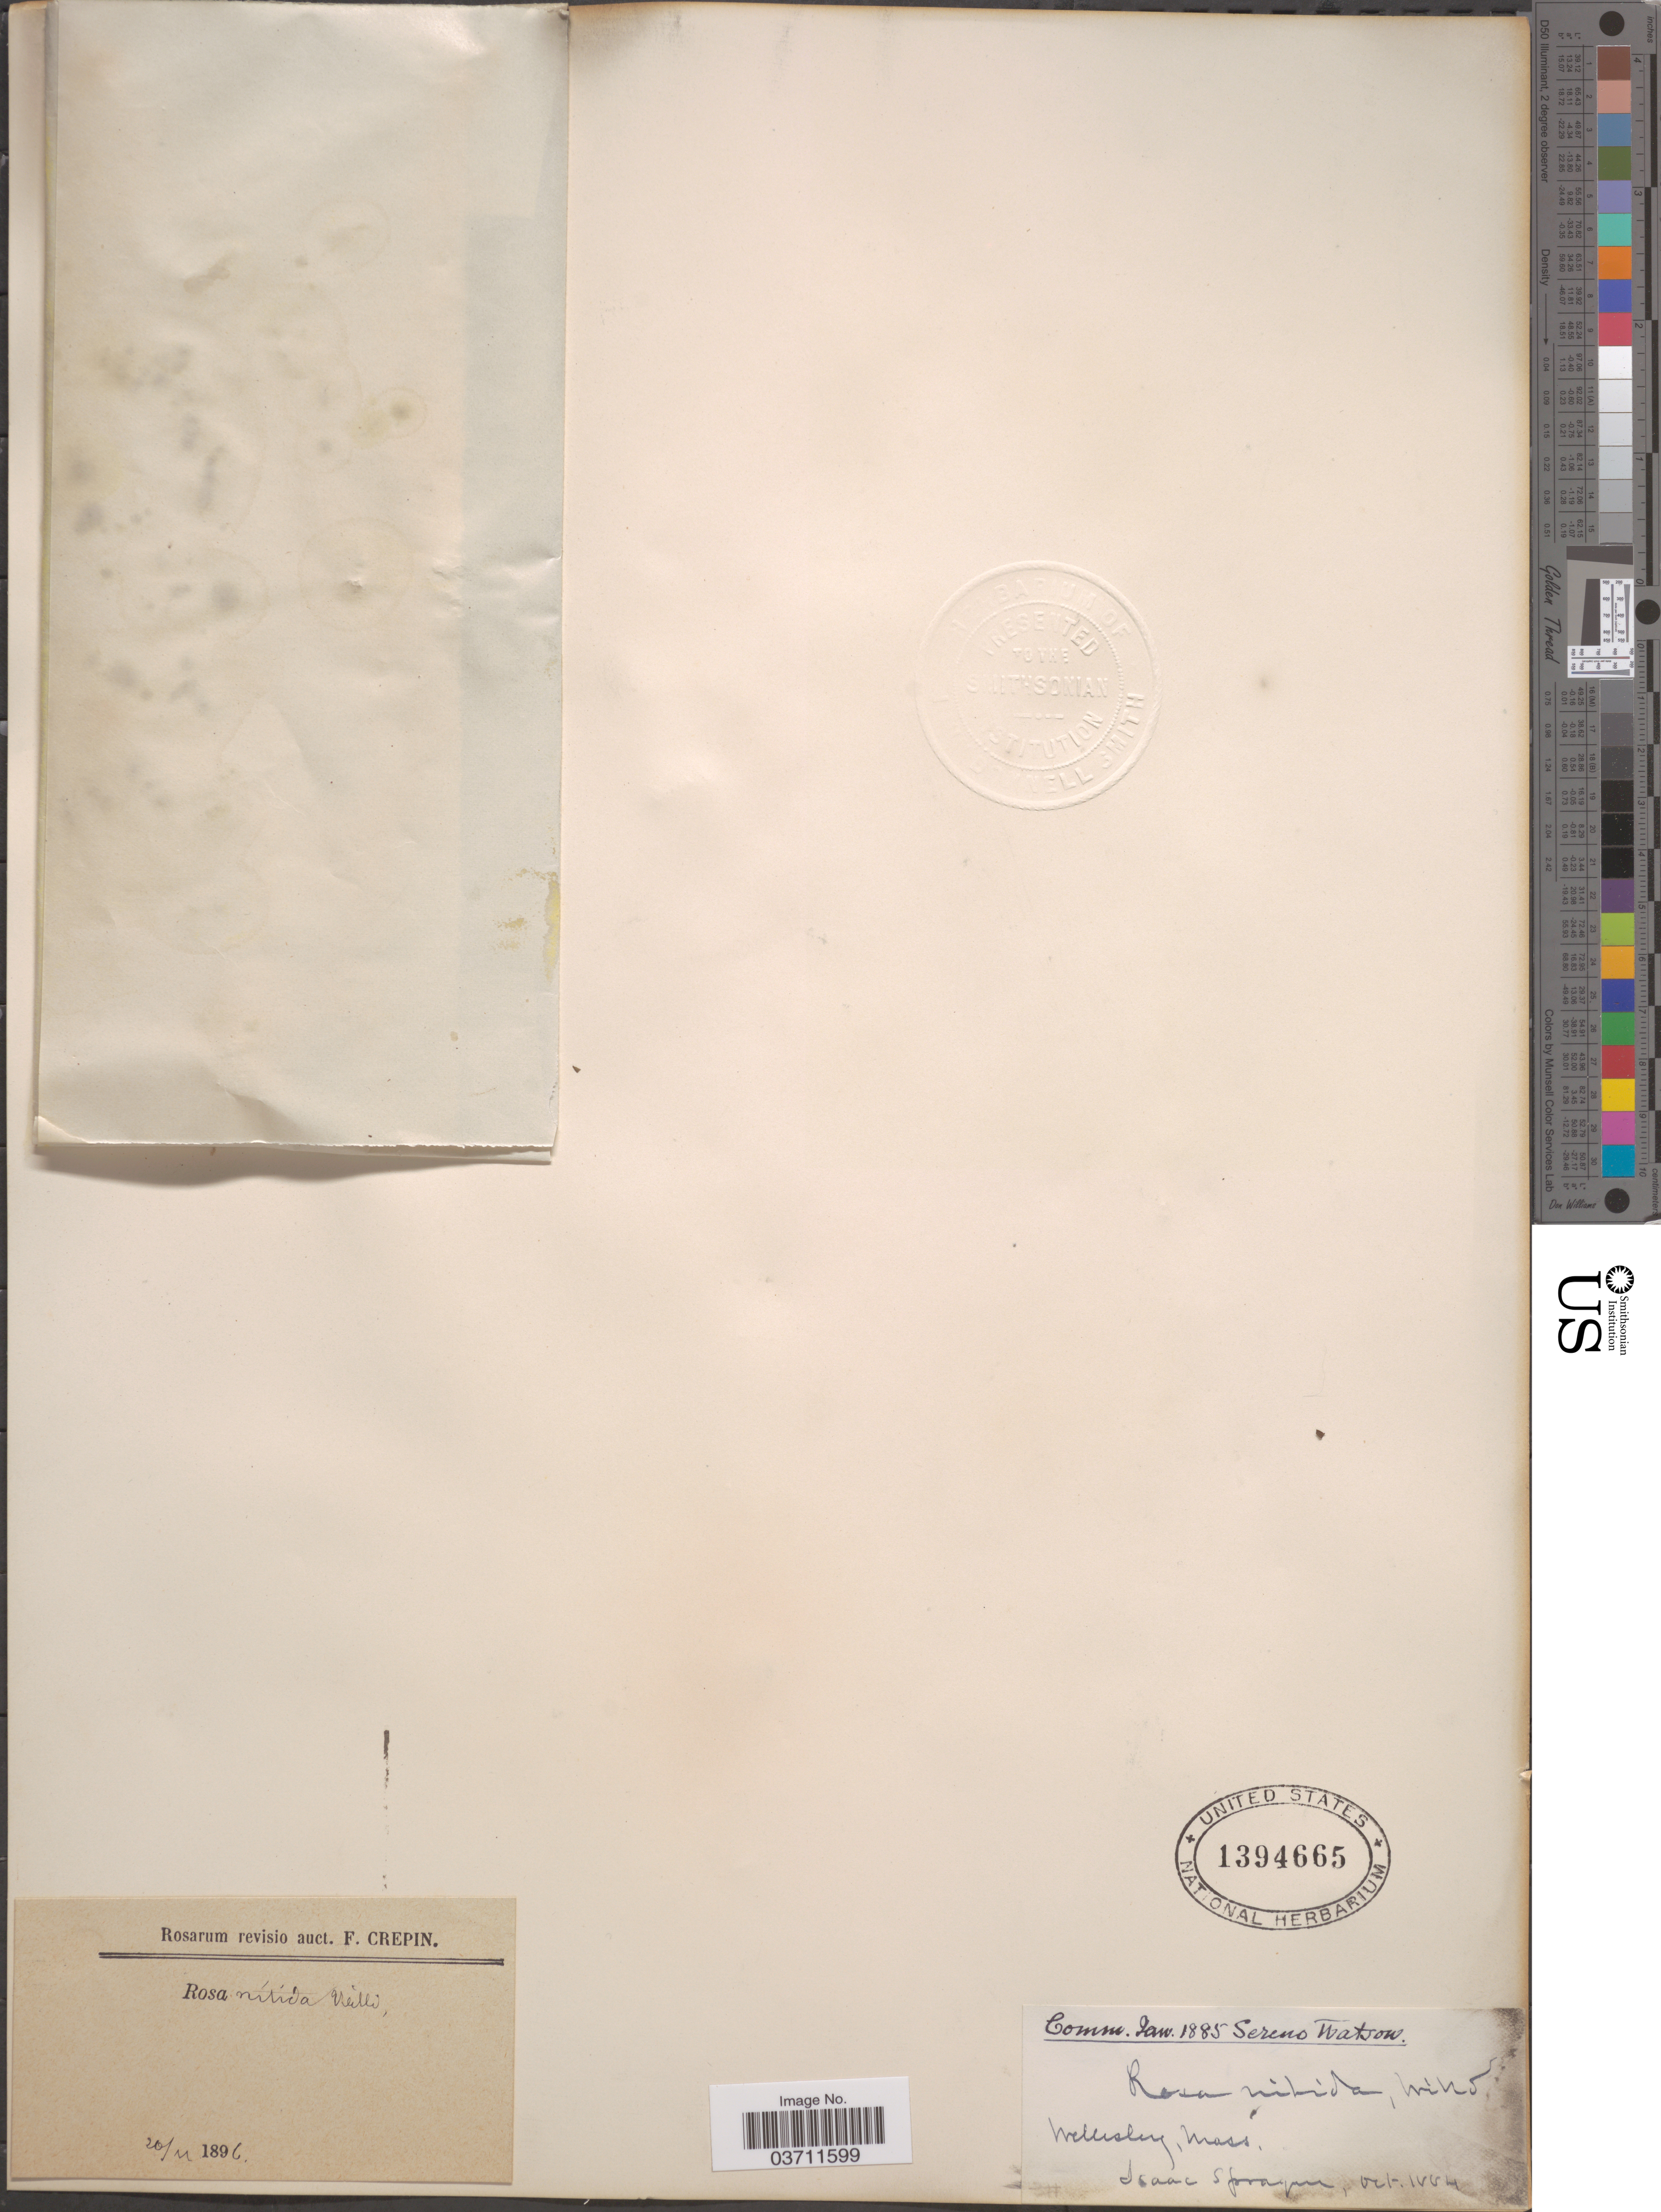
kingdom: Plantae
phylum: Tracheophyta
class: Magnoliopsida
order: Rosales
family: Rosaceae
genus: Rosa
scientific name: Rosa nitida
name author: Willd.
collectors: I. Sprague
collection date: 1884-10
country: United States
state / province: Massachusetts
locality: Wellesley.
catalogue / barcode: US 1394665